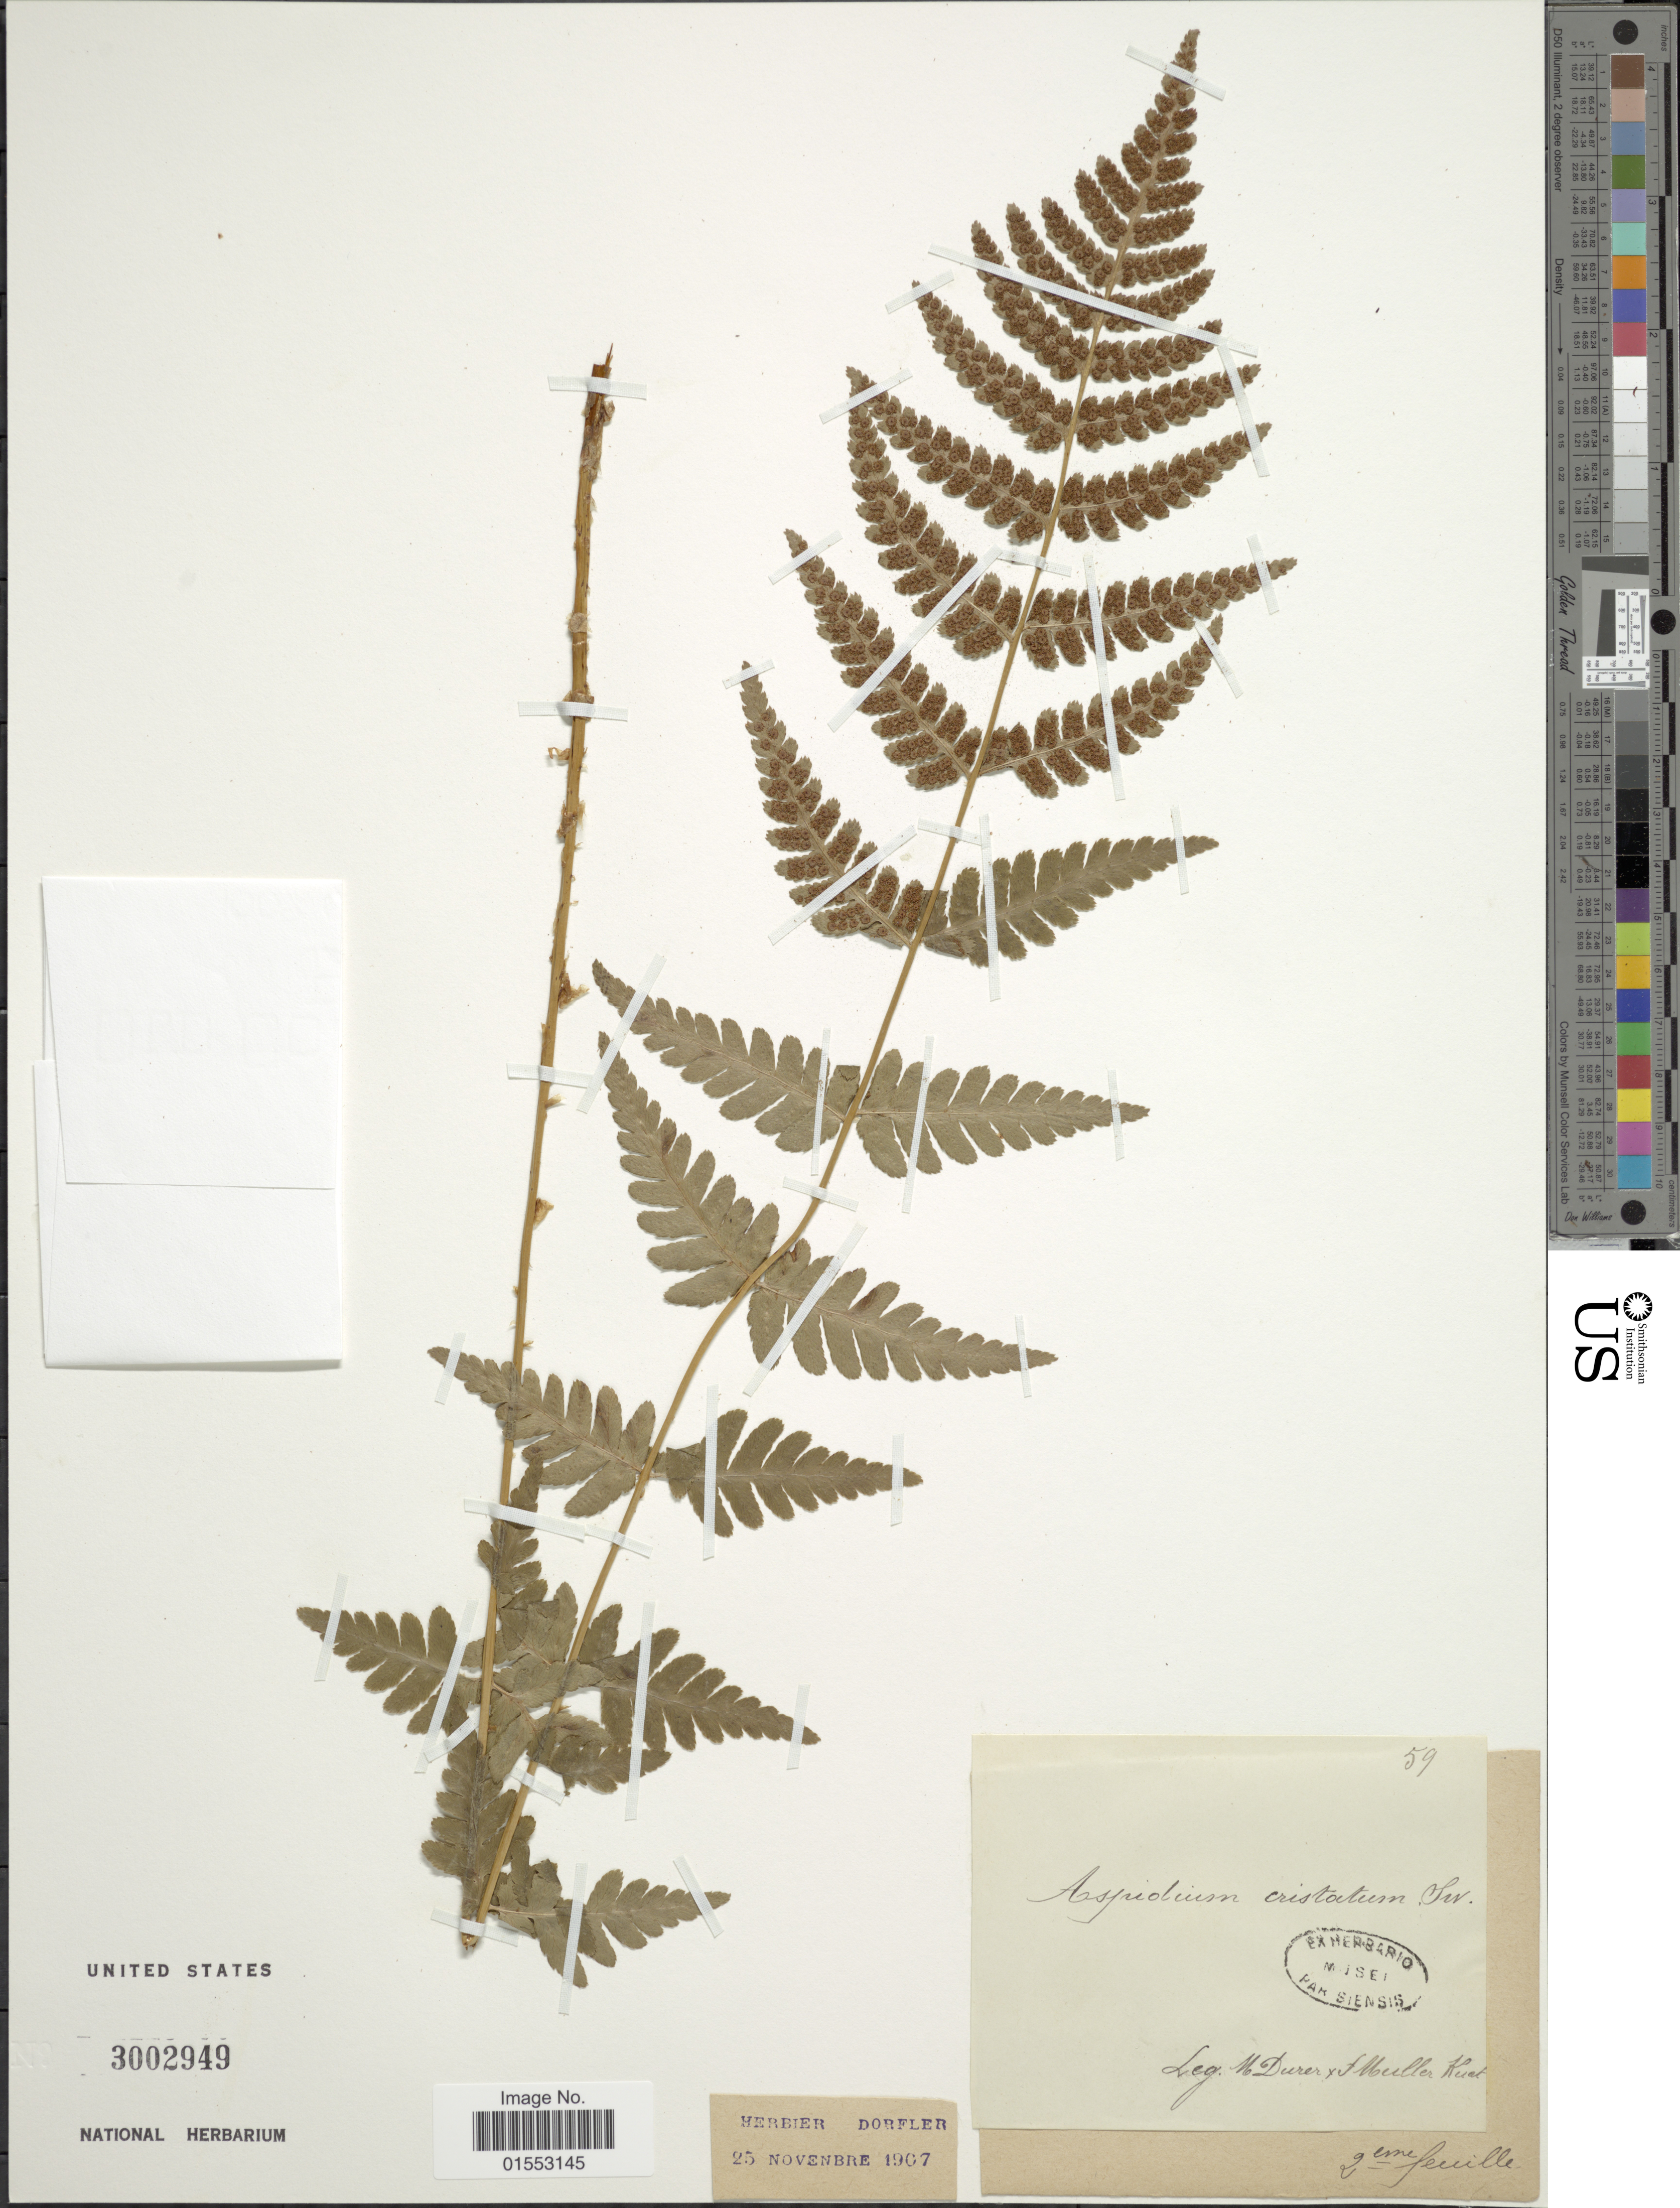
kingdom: Plantae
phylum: Tracheophyta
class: Polypodiopsida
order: Polypodiales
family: Dryopteridaceae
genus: Dryopteris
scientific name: Dryopteris cristata var. spinulosa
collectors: M. Durer & M. Kerat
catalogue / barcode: US 3002949